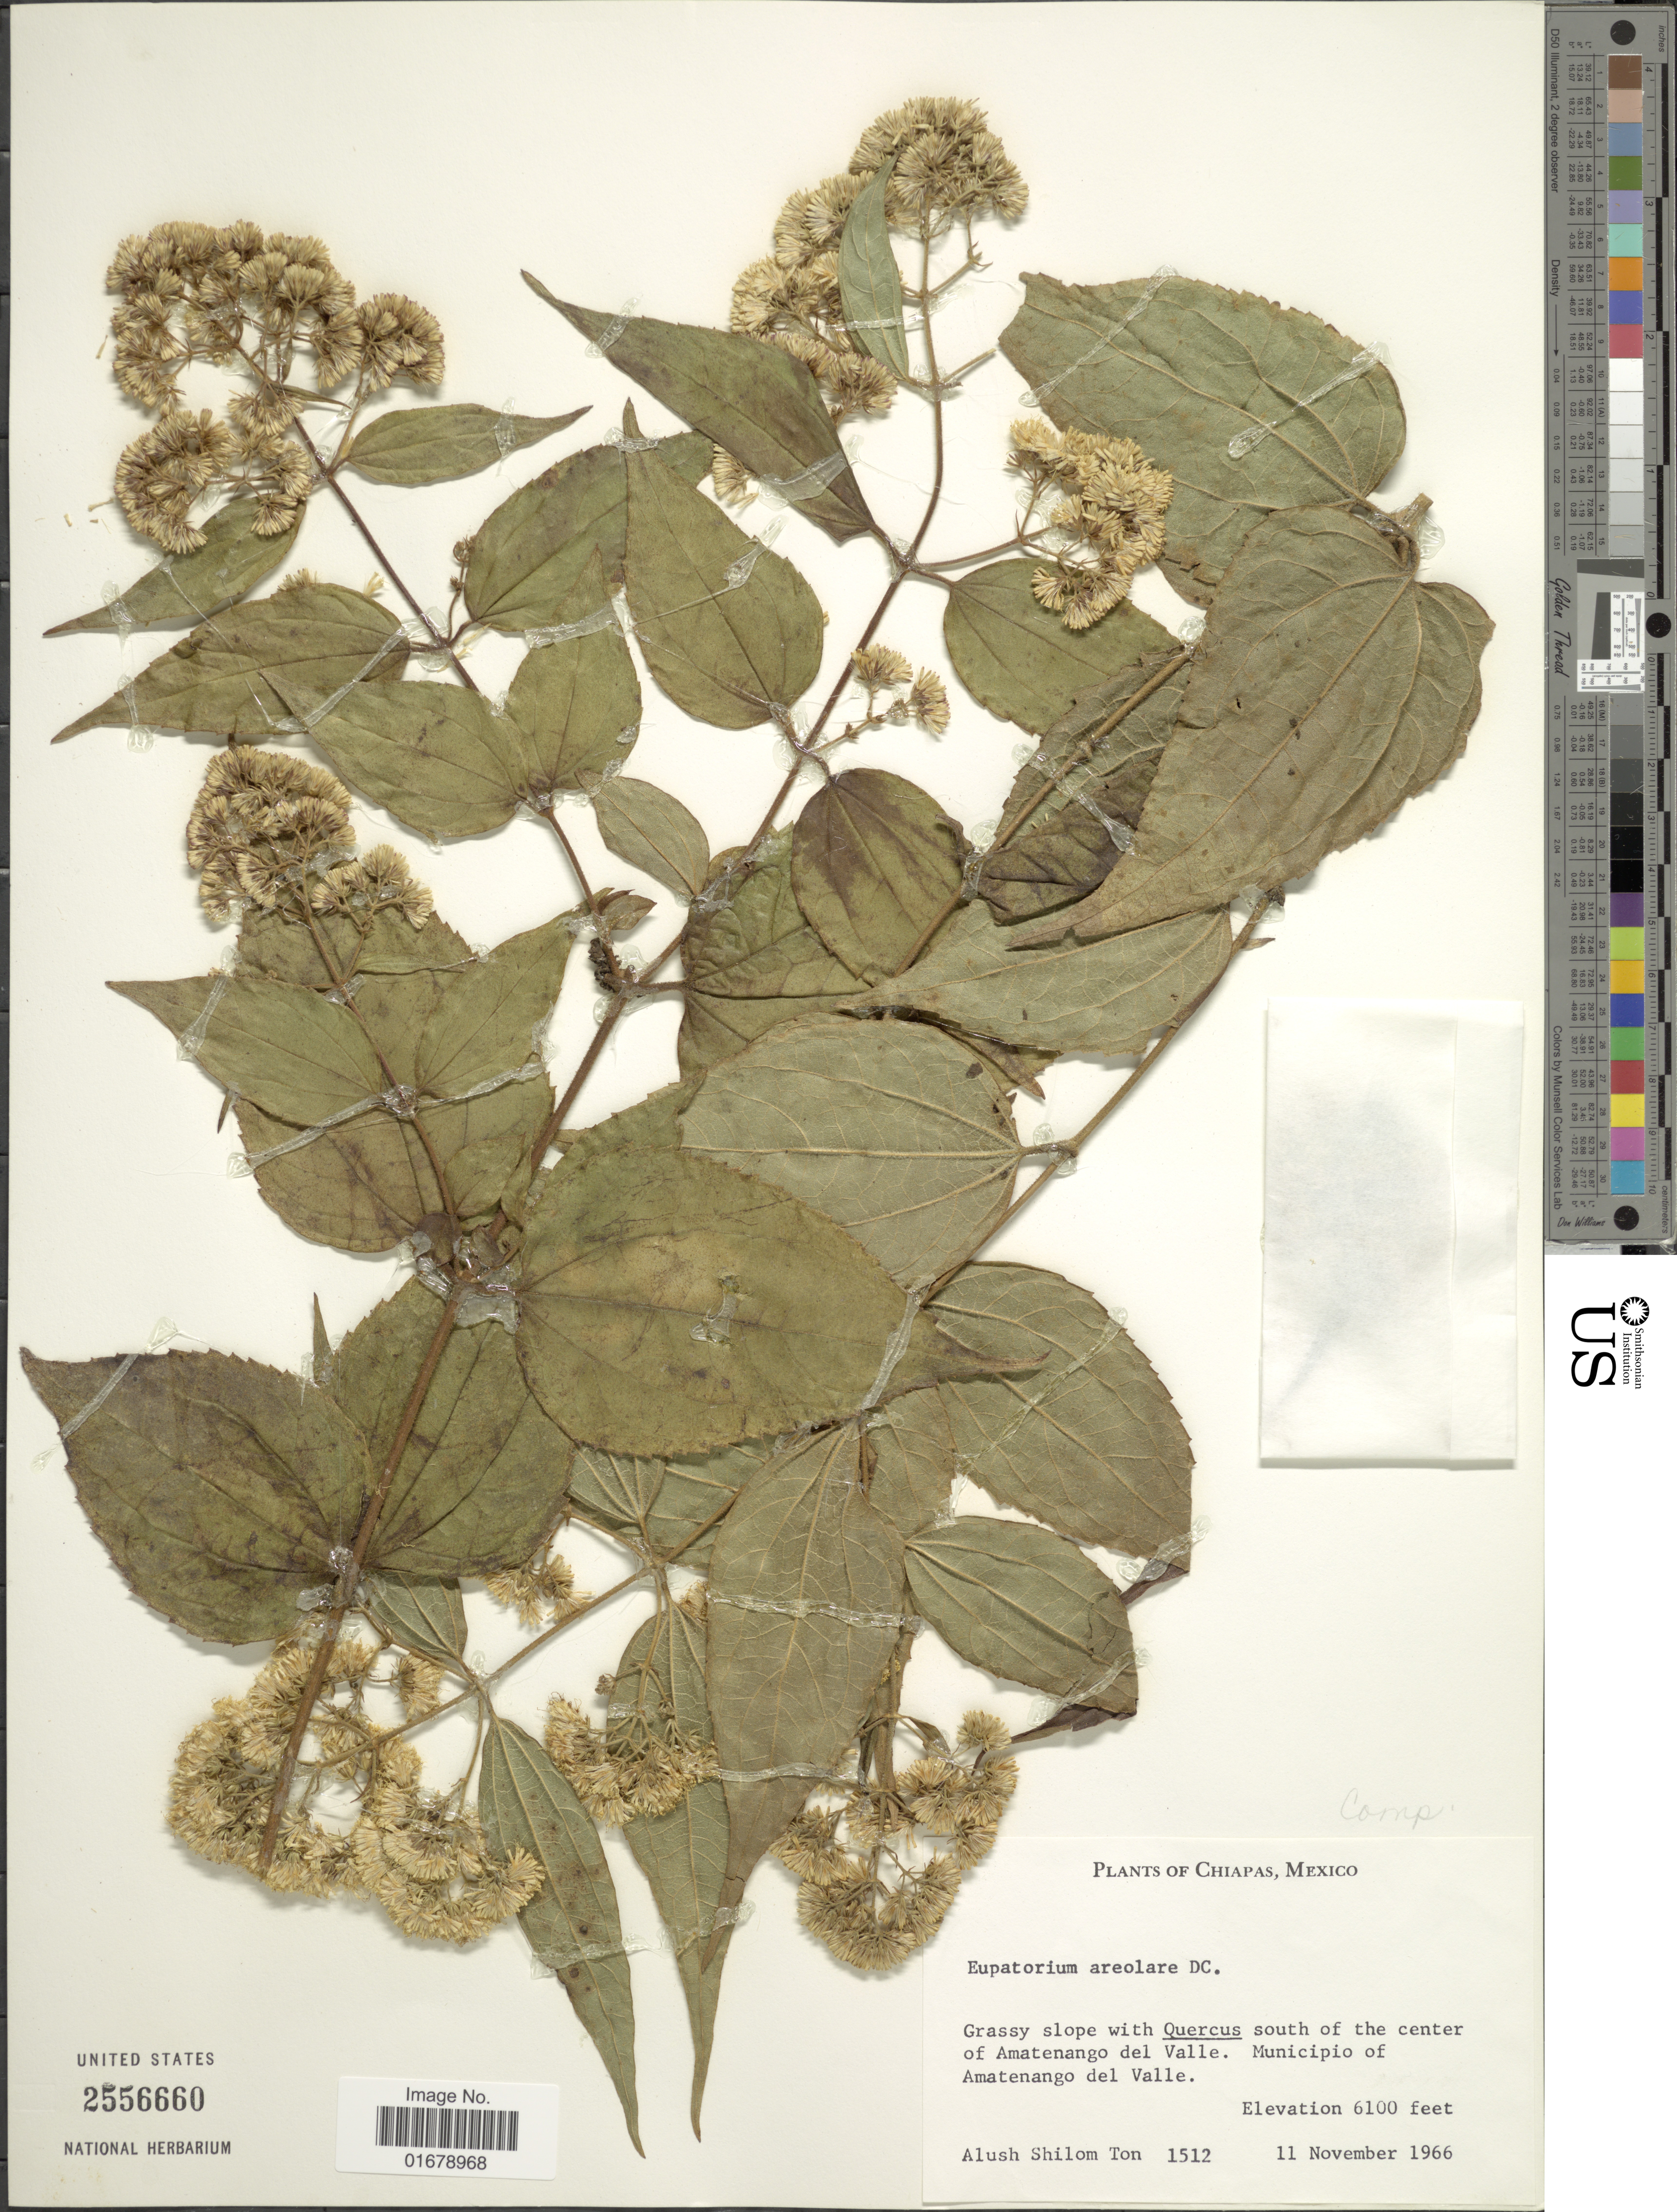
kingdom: Plantae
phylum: Tracheophyta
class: Magnoliopsida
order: Asterales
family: Asteraceae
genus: Piptothrix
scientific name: Piptothrix areolaris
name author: (DC.) R.M. King & H. Rob.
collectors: A. S. Ton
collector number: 1512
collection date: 1966-11-11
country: Mexico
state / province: Chiapas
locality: Chiapas, Mexico. Grassy slope with Quercus south of the center of Amatenango del Valle. Municipio of Amatenango del Valle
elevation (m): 1859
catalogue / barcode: US 255660